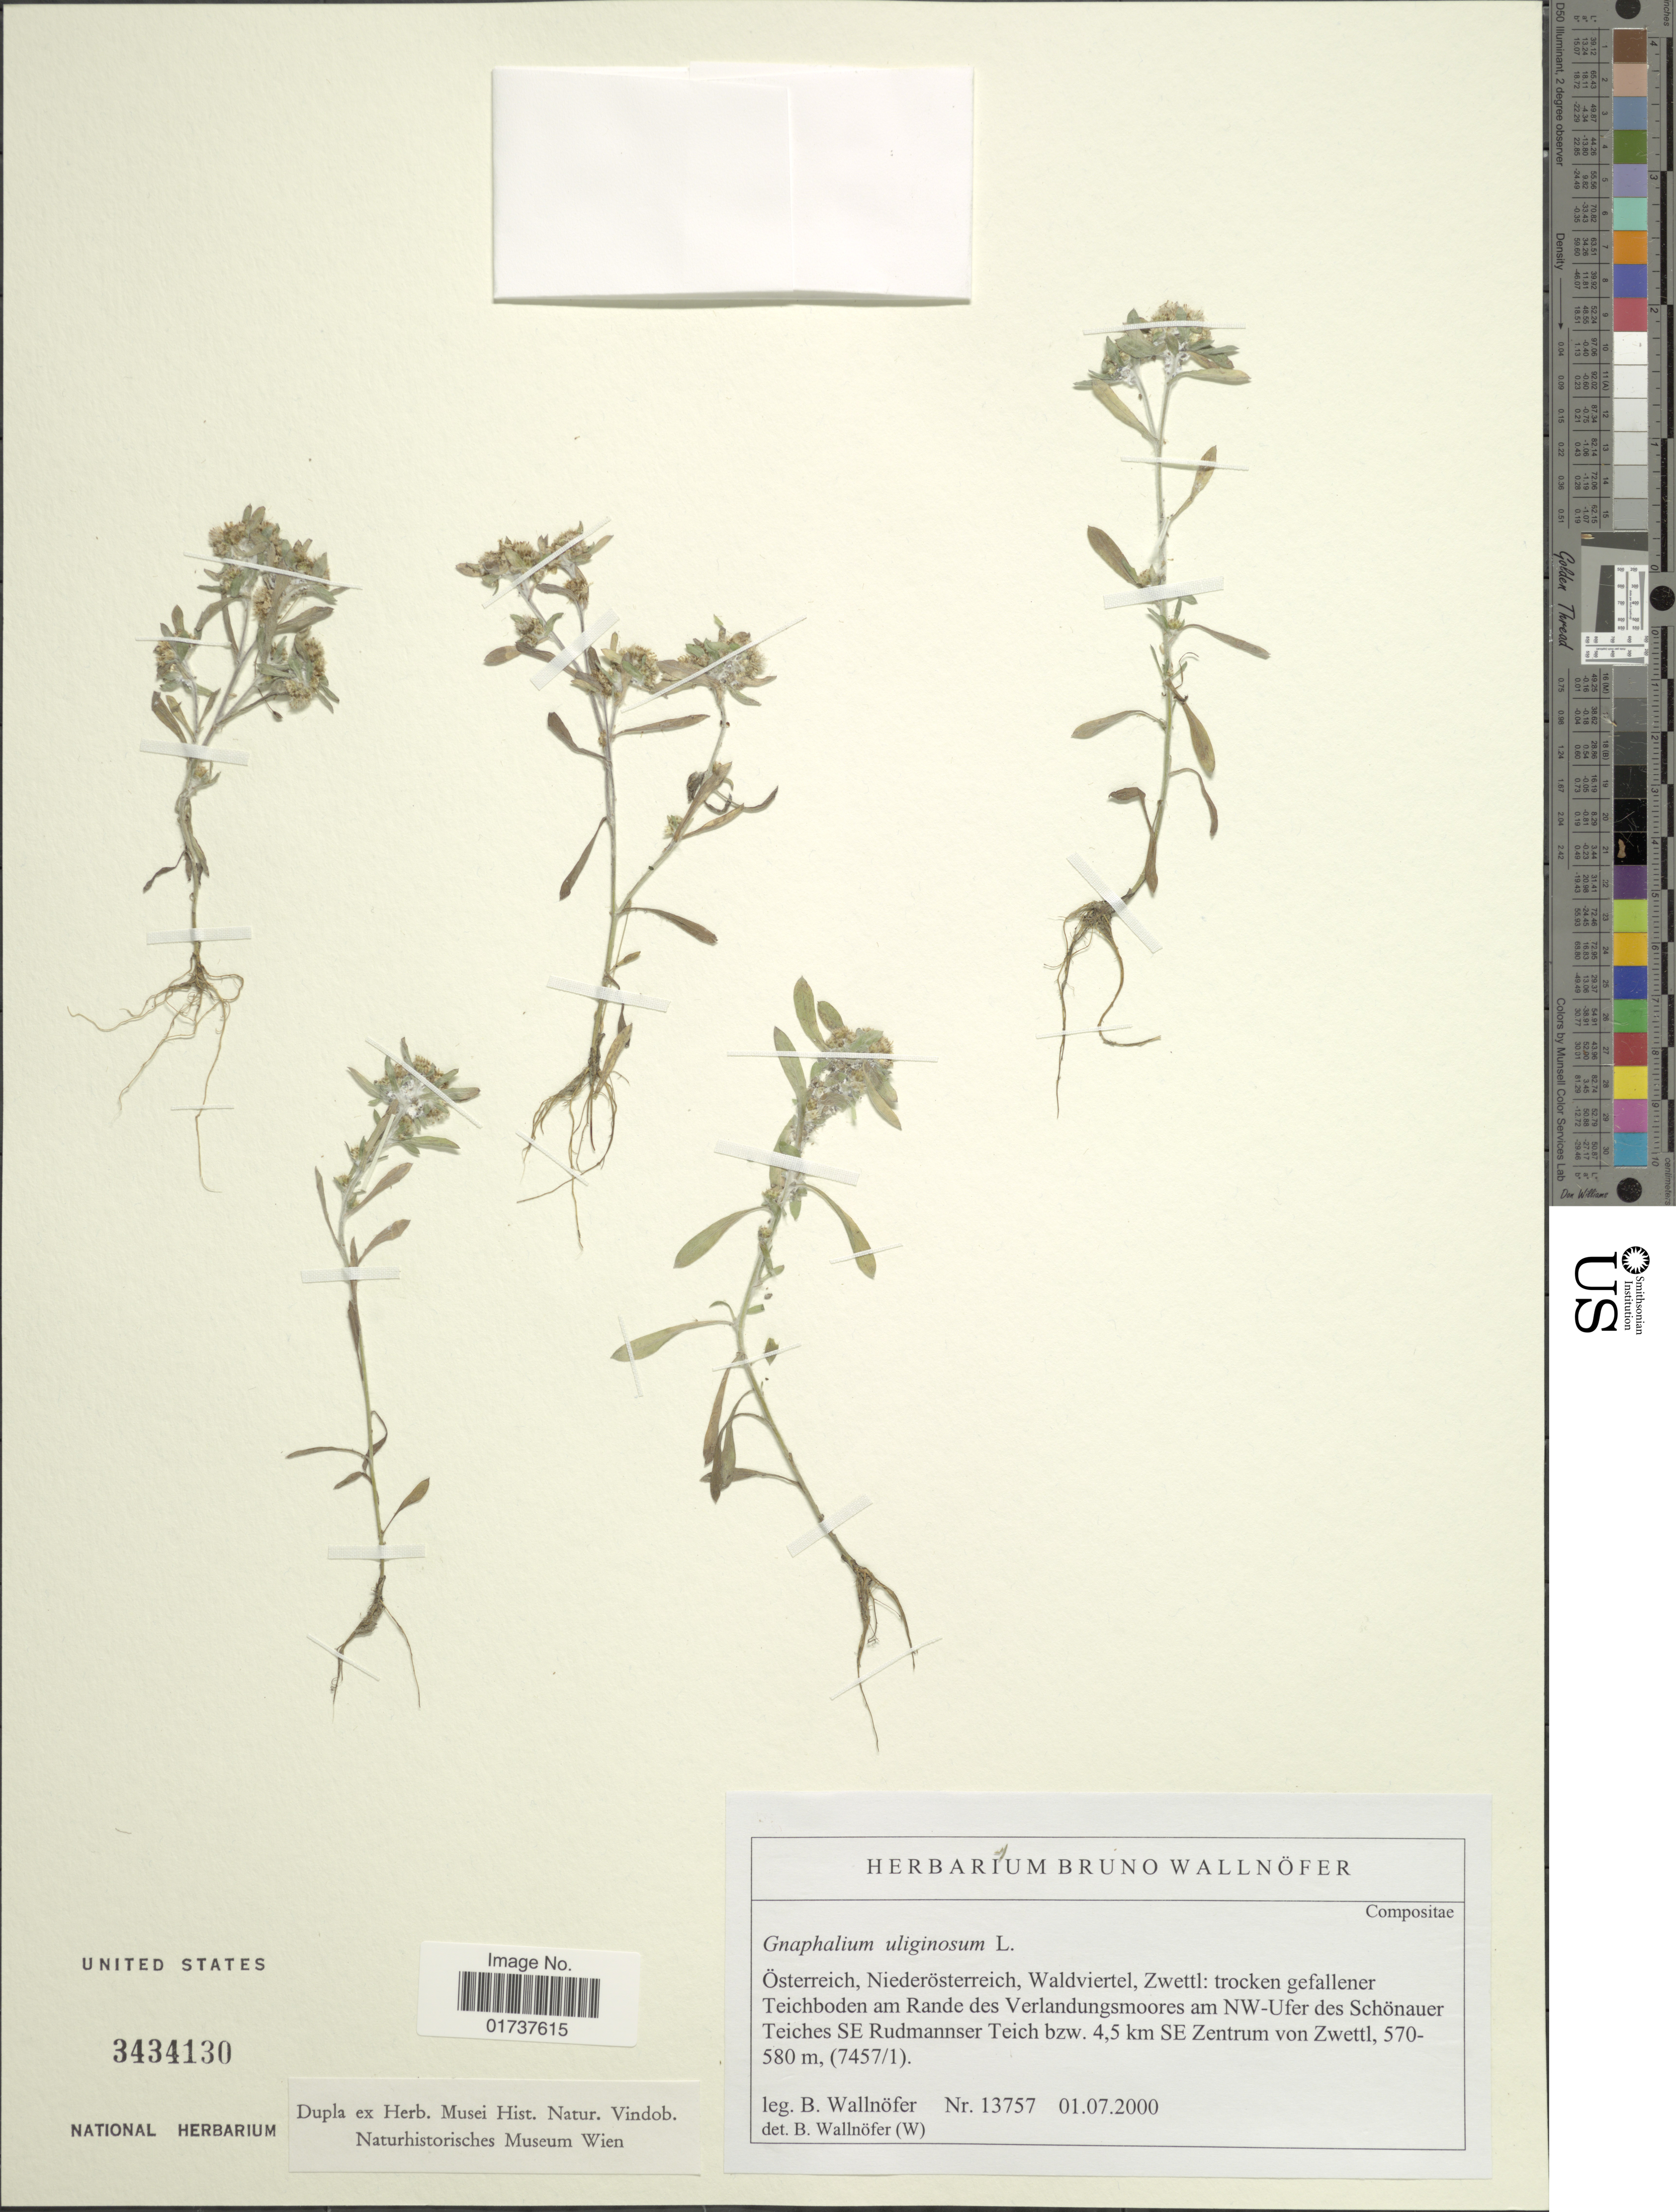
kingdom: Plantae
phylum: Tracheophyta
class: Magnoliopsida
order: Asterales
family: Asteraceae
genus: Gnaphalium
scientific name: Gnaphalium uliginosum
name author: L.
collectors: B. Wallnöfer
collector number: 13757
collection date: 2000-07-01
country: Austria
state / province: Niederosterreich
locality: Österreich, Waldviertel, Zwettl: trocken gefallener Teichboden am Rande des Verkandungsmoores am NW-Ufer des Schönauer Teiches SE Rudmannser Teich bzw, 4,5 km SE Zentrum von Zwettl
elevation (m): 570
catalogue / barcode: US 3434130